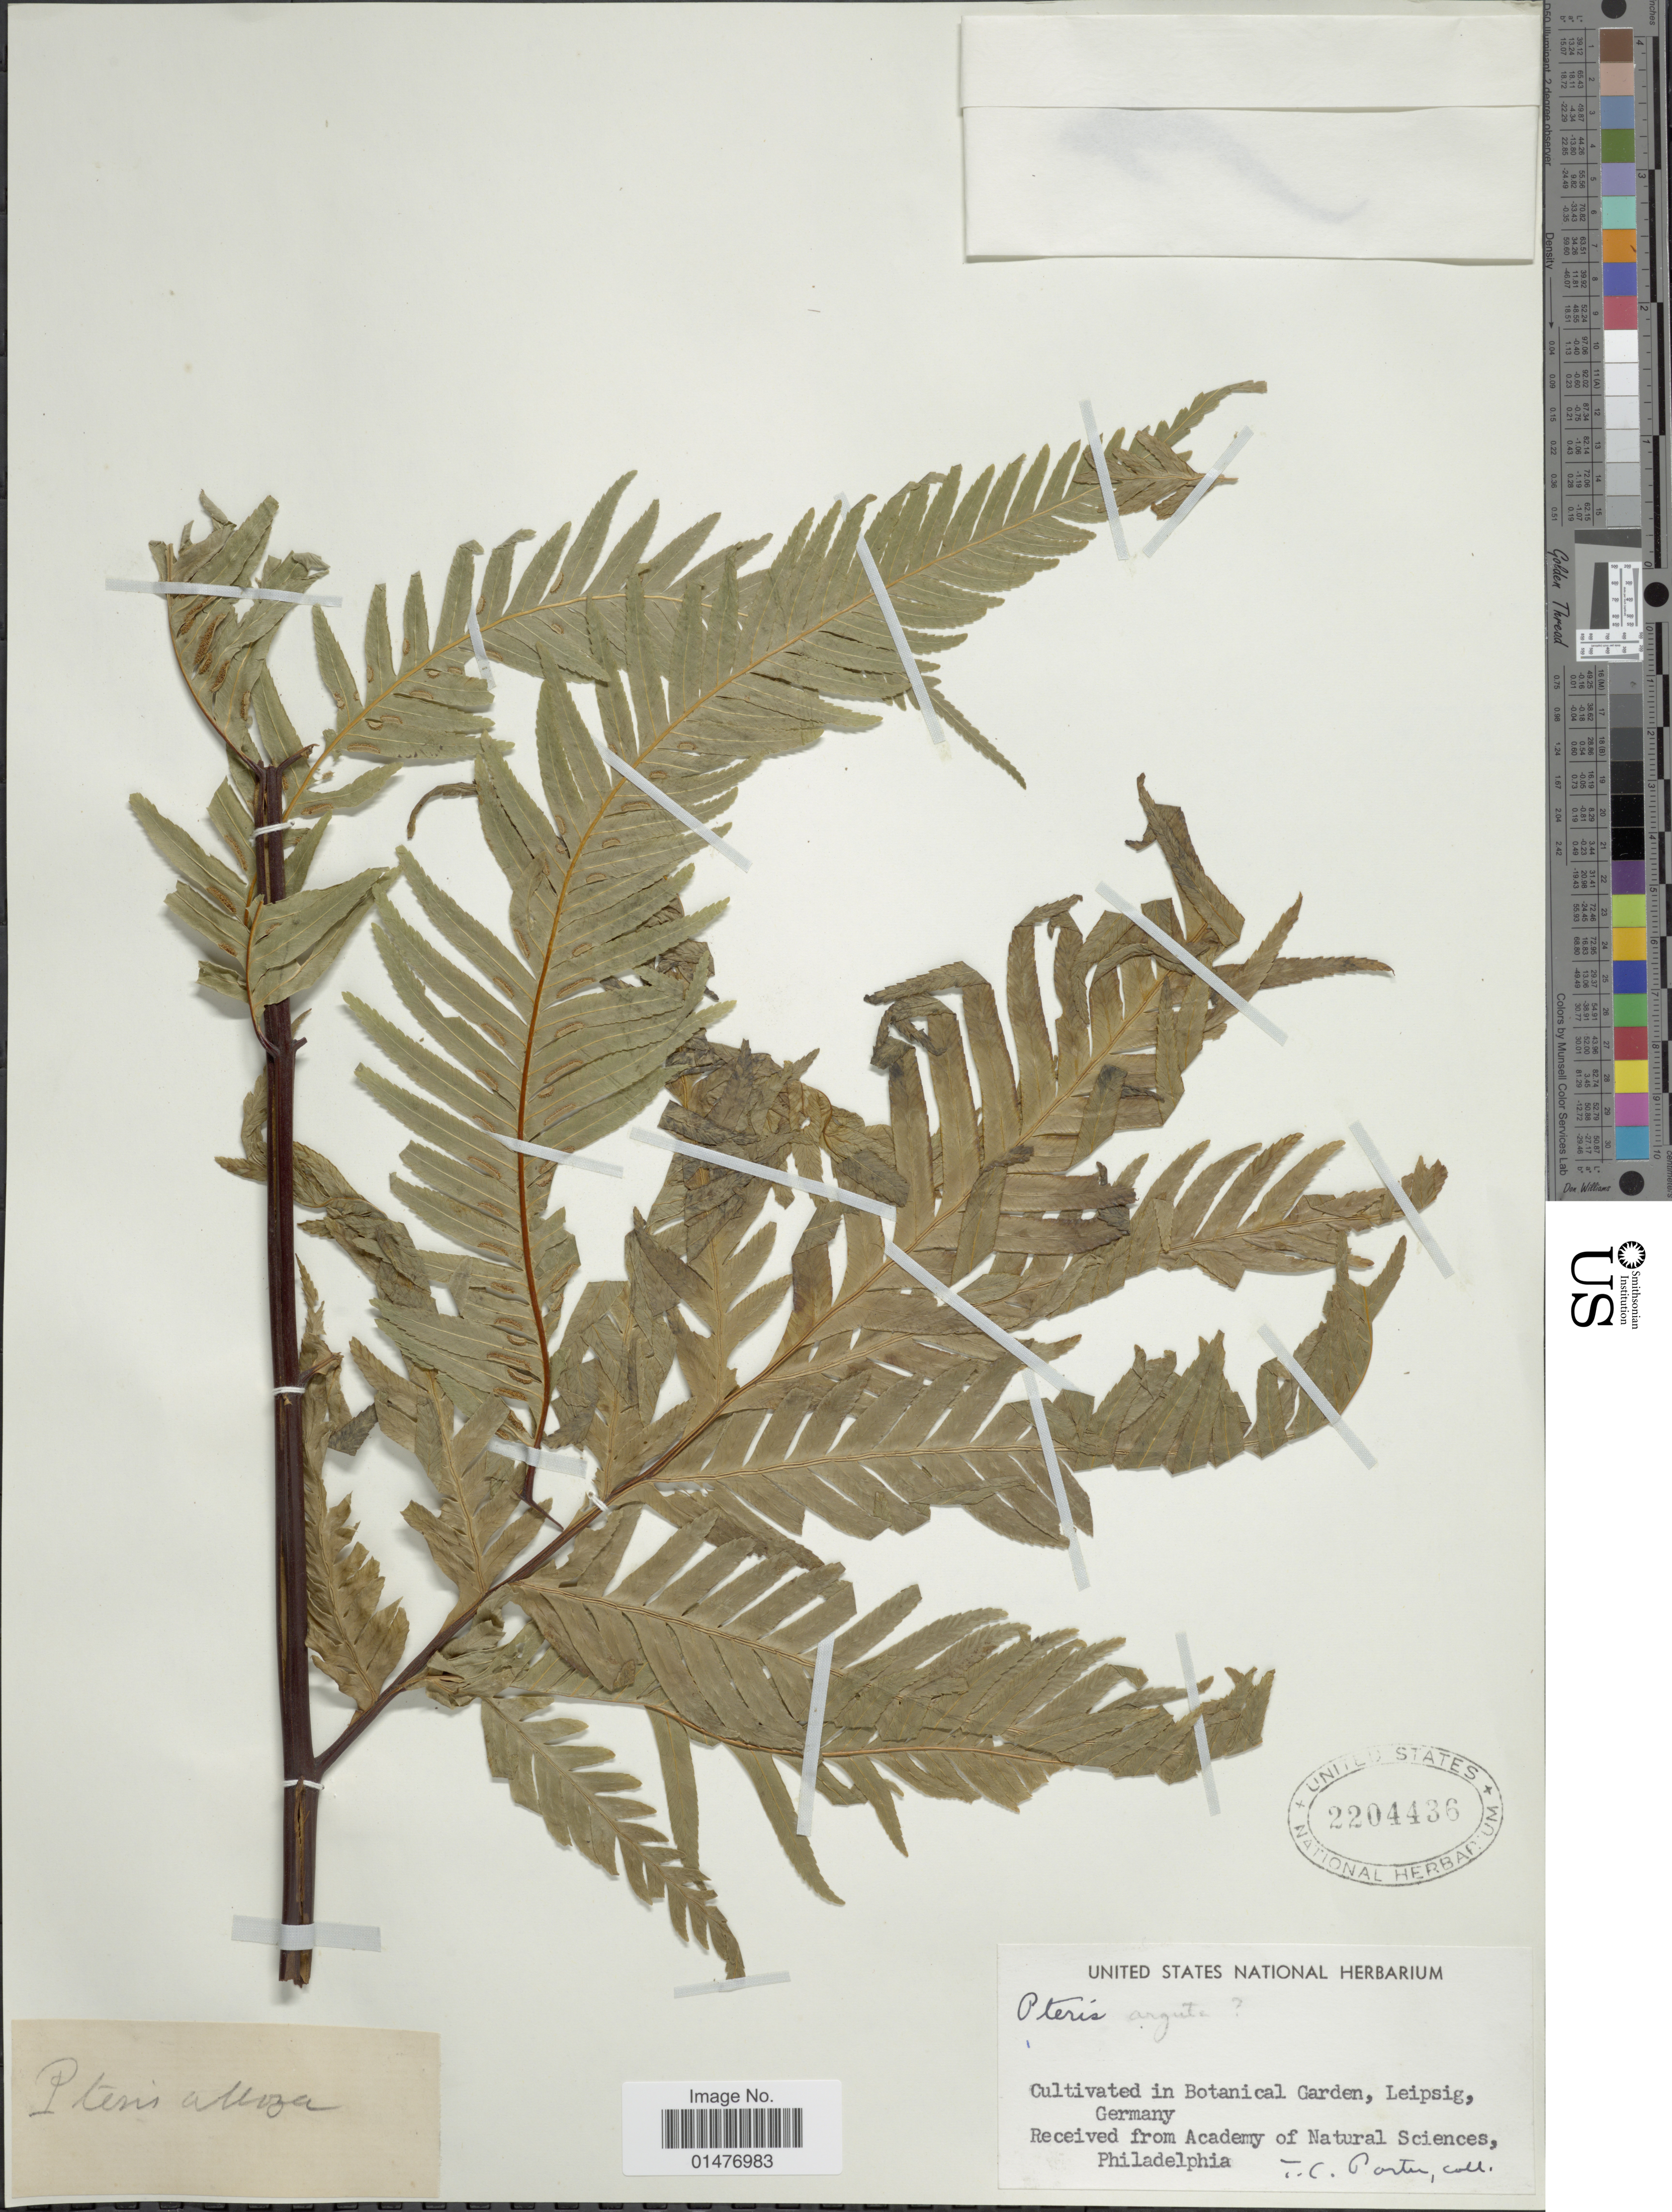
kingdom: Plantae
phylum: Tracheophyta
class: Polypodiopsida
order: Polypodiales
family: Pteridaceae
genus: Pteris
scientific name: Pteris arguta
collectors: T. C. Porter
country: Germany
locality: In Botanical Garden, Leipsig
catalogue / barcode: US 2204436